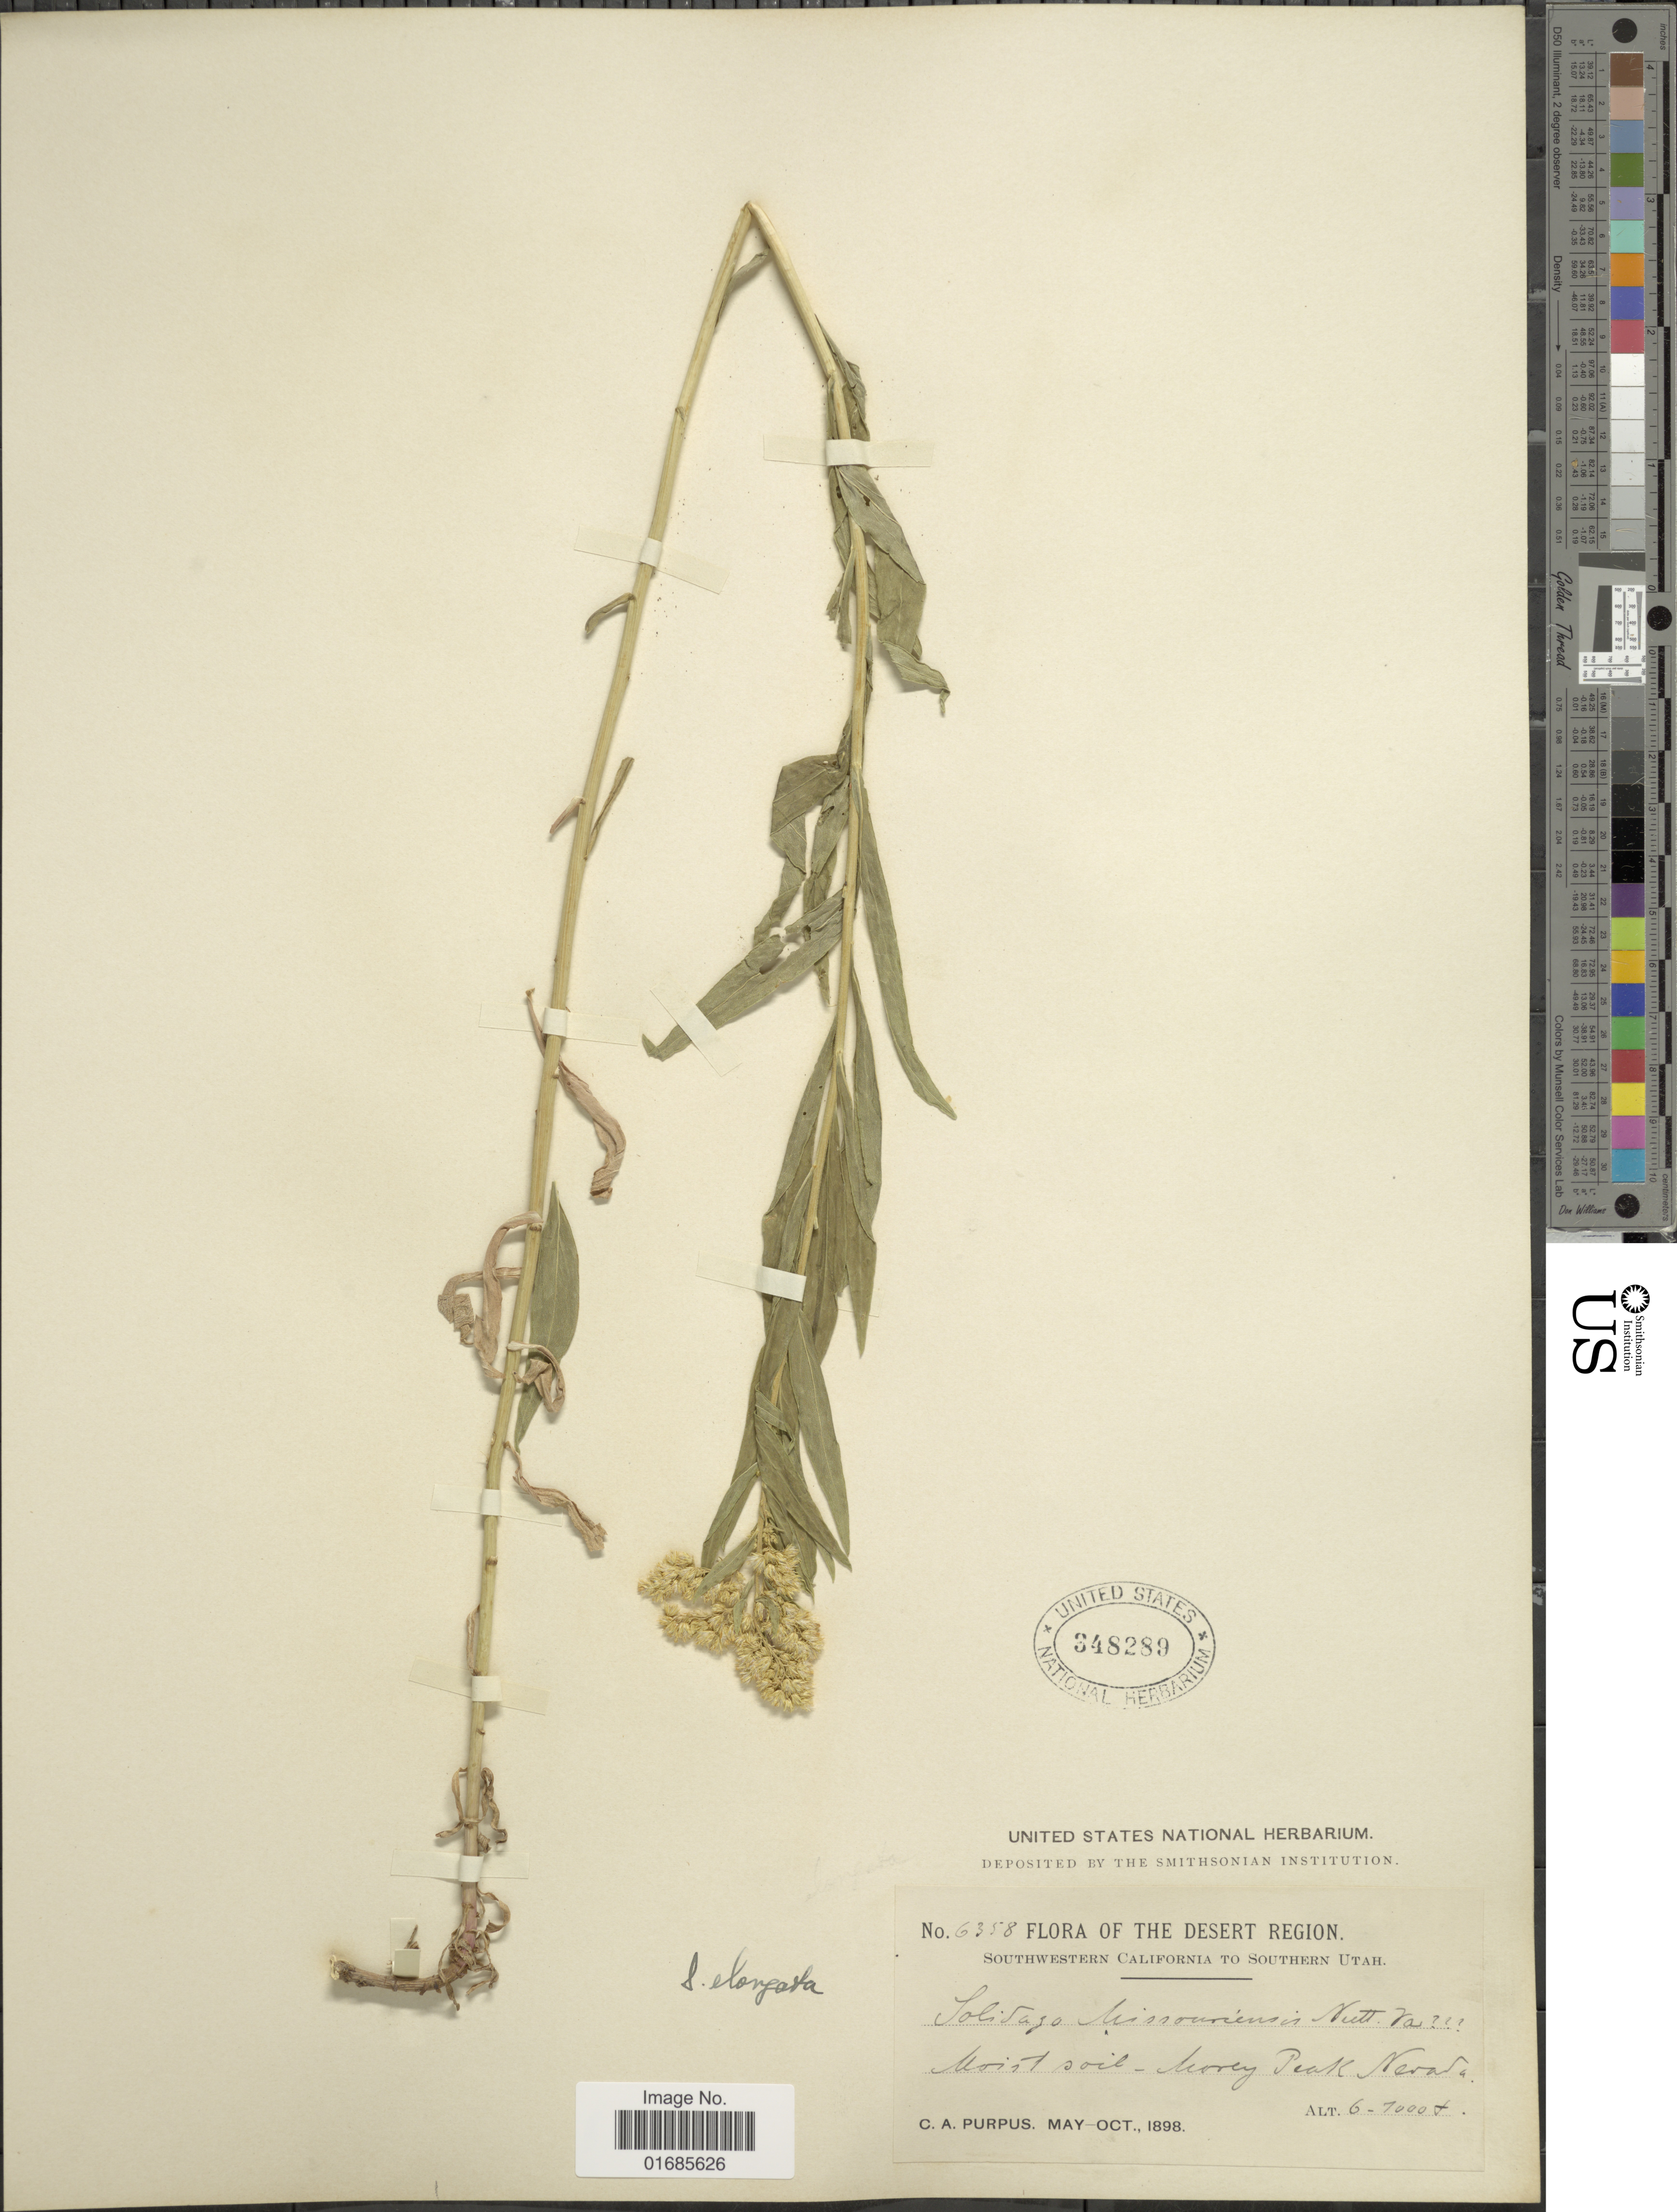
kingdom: Plantae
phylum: Tracheophyta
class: Magnoliopsida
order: Asterales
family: Asteraceae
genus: Solidago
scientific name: Solidago canadensis var. salebrosa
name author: (Piper) M.E. Jones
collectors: C. A. Purpus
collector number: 6358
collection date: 1898-05/1898-10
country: United States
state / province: Nevada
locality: Desert Region, Morey Peak, Nevada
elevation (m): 1829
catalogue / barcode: US 348289